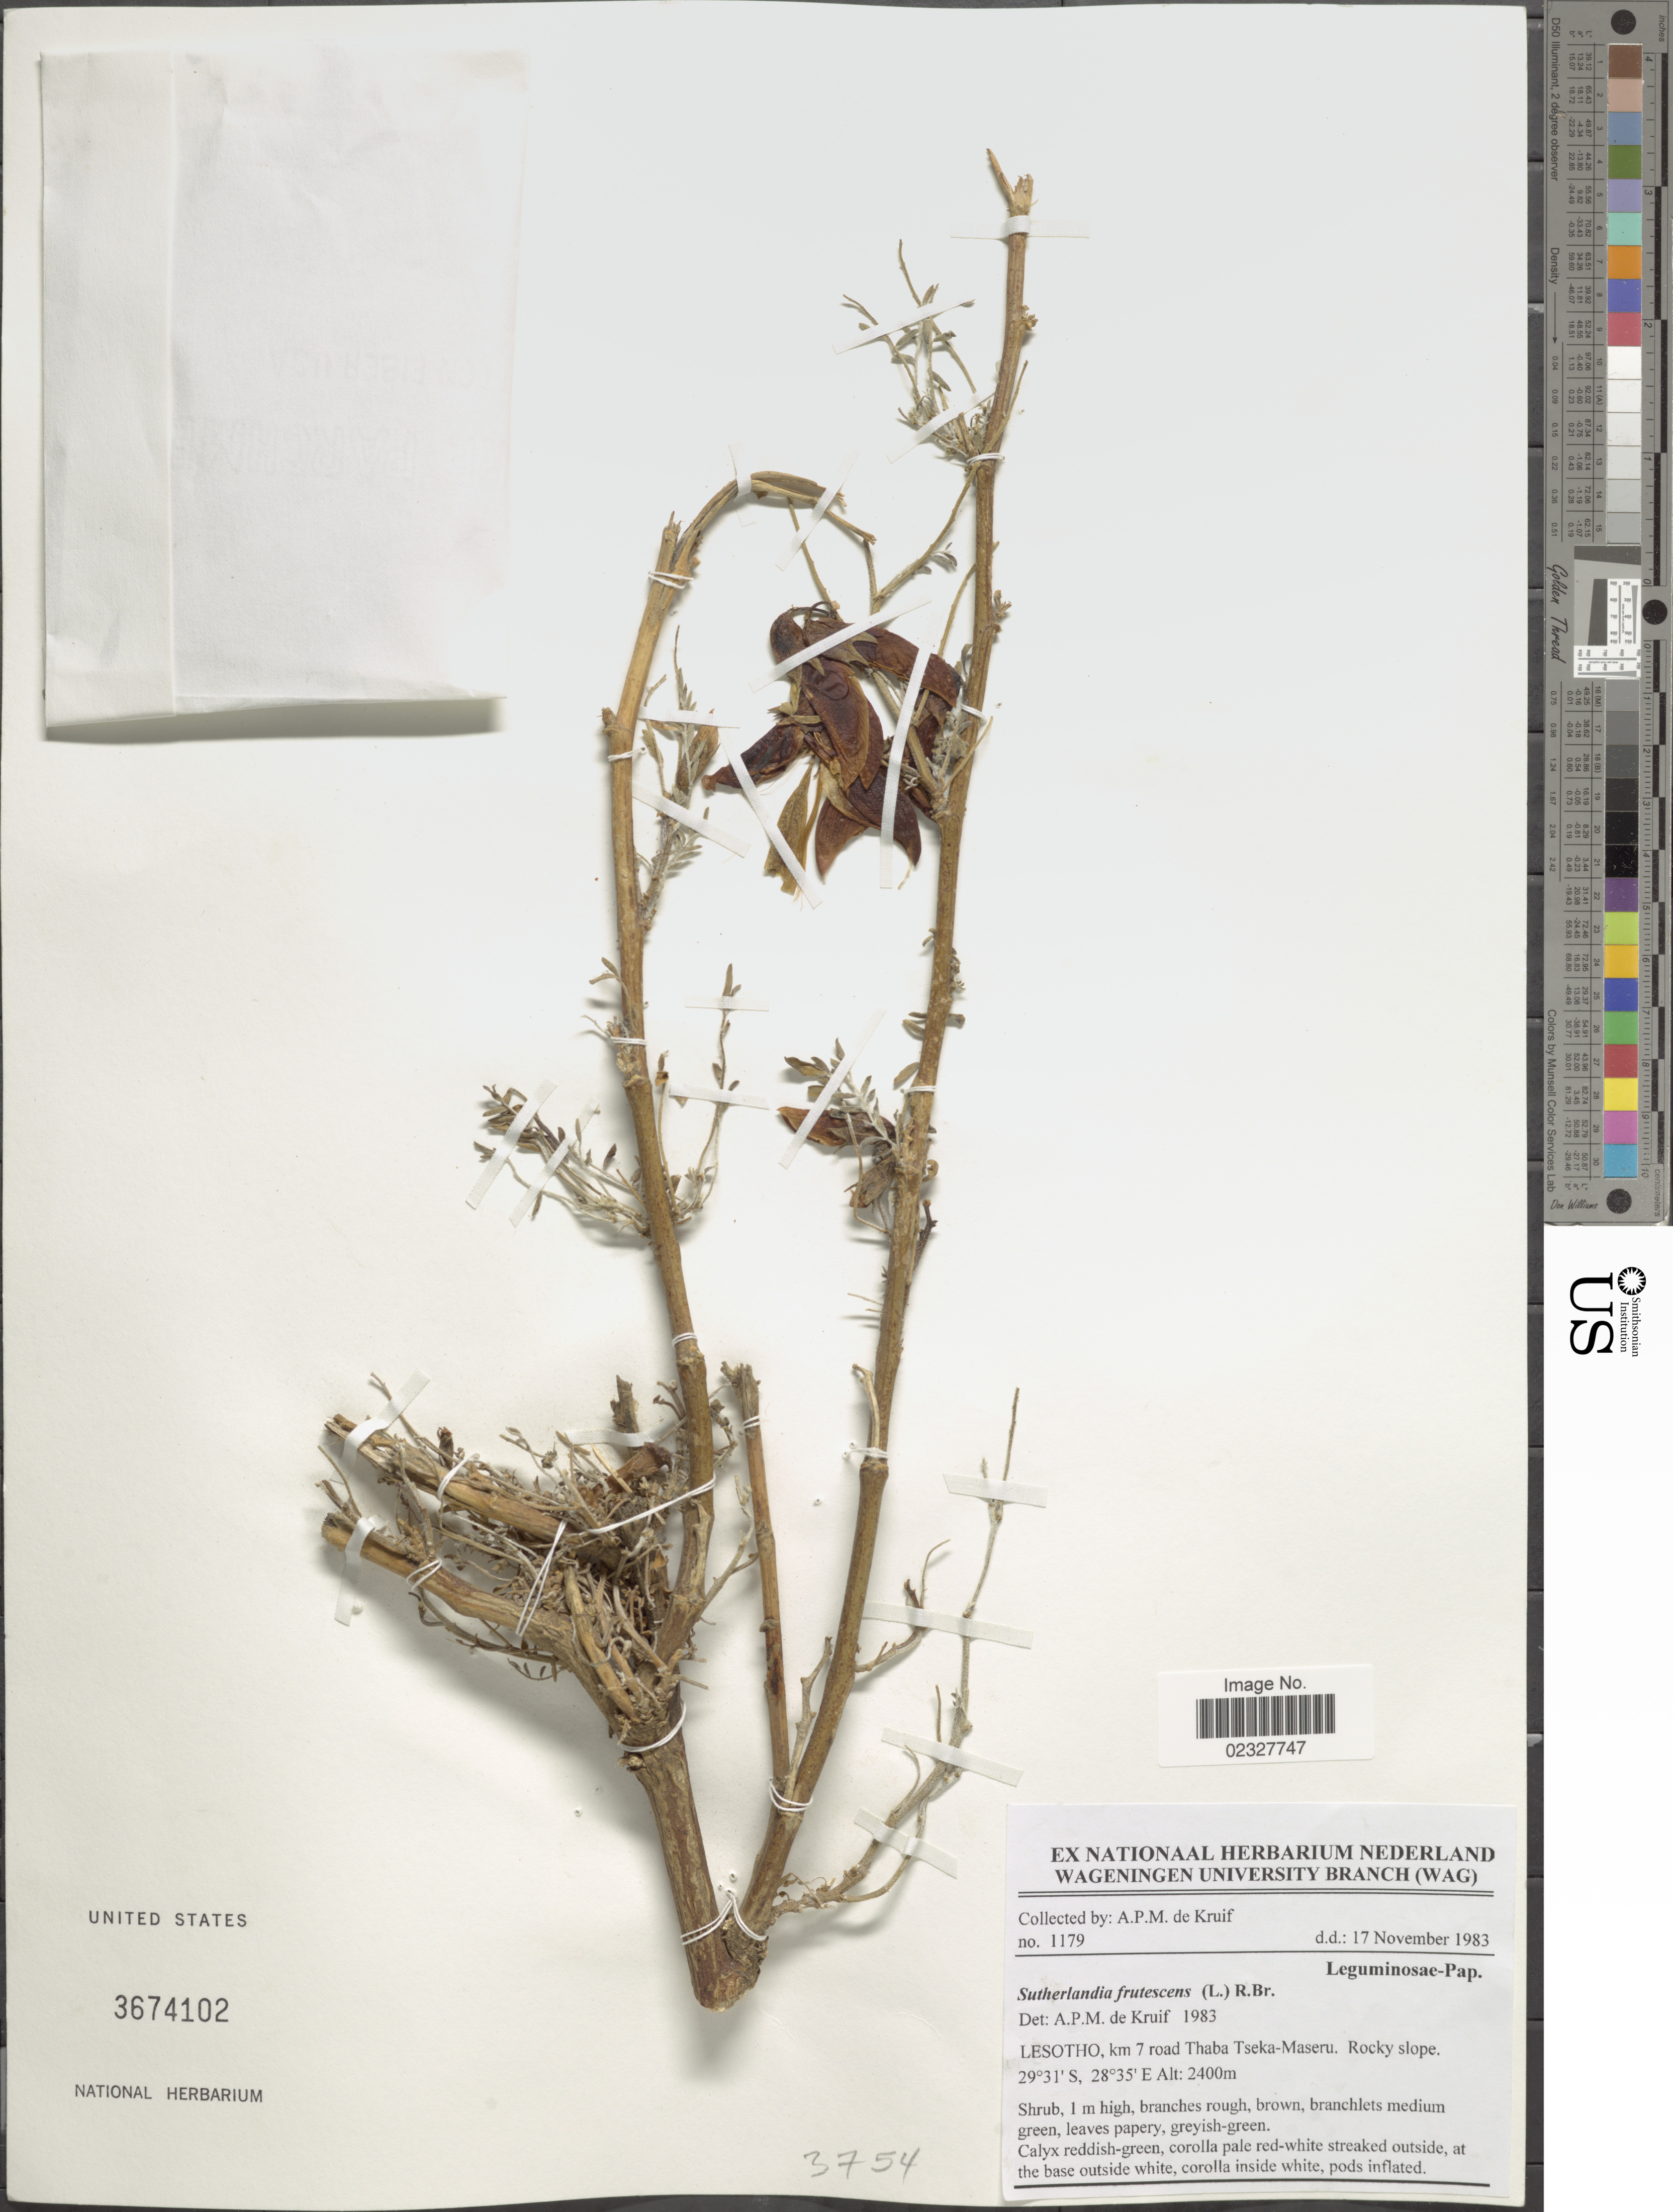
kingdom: Plantae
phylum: Tracheophyta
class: Magnoliopsida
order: Fabales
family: Fabaceae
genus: Sutherlandia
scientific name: Sutherlandia frutescens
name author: (L.) R. Br. ex W.T. Aiton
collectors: A. P. de Kruif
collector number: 1179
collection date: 1983-11-17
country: Lesotho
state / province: Thaba-Tseka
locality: Lesotho, km 7 road Thaba Tseka-Maseru, Rosky slope.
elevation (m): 2400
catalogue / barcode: US 3674102